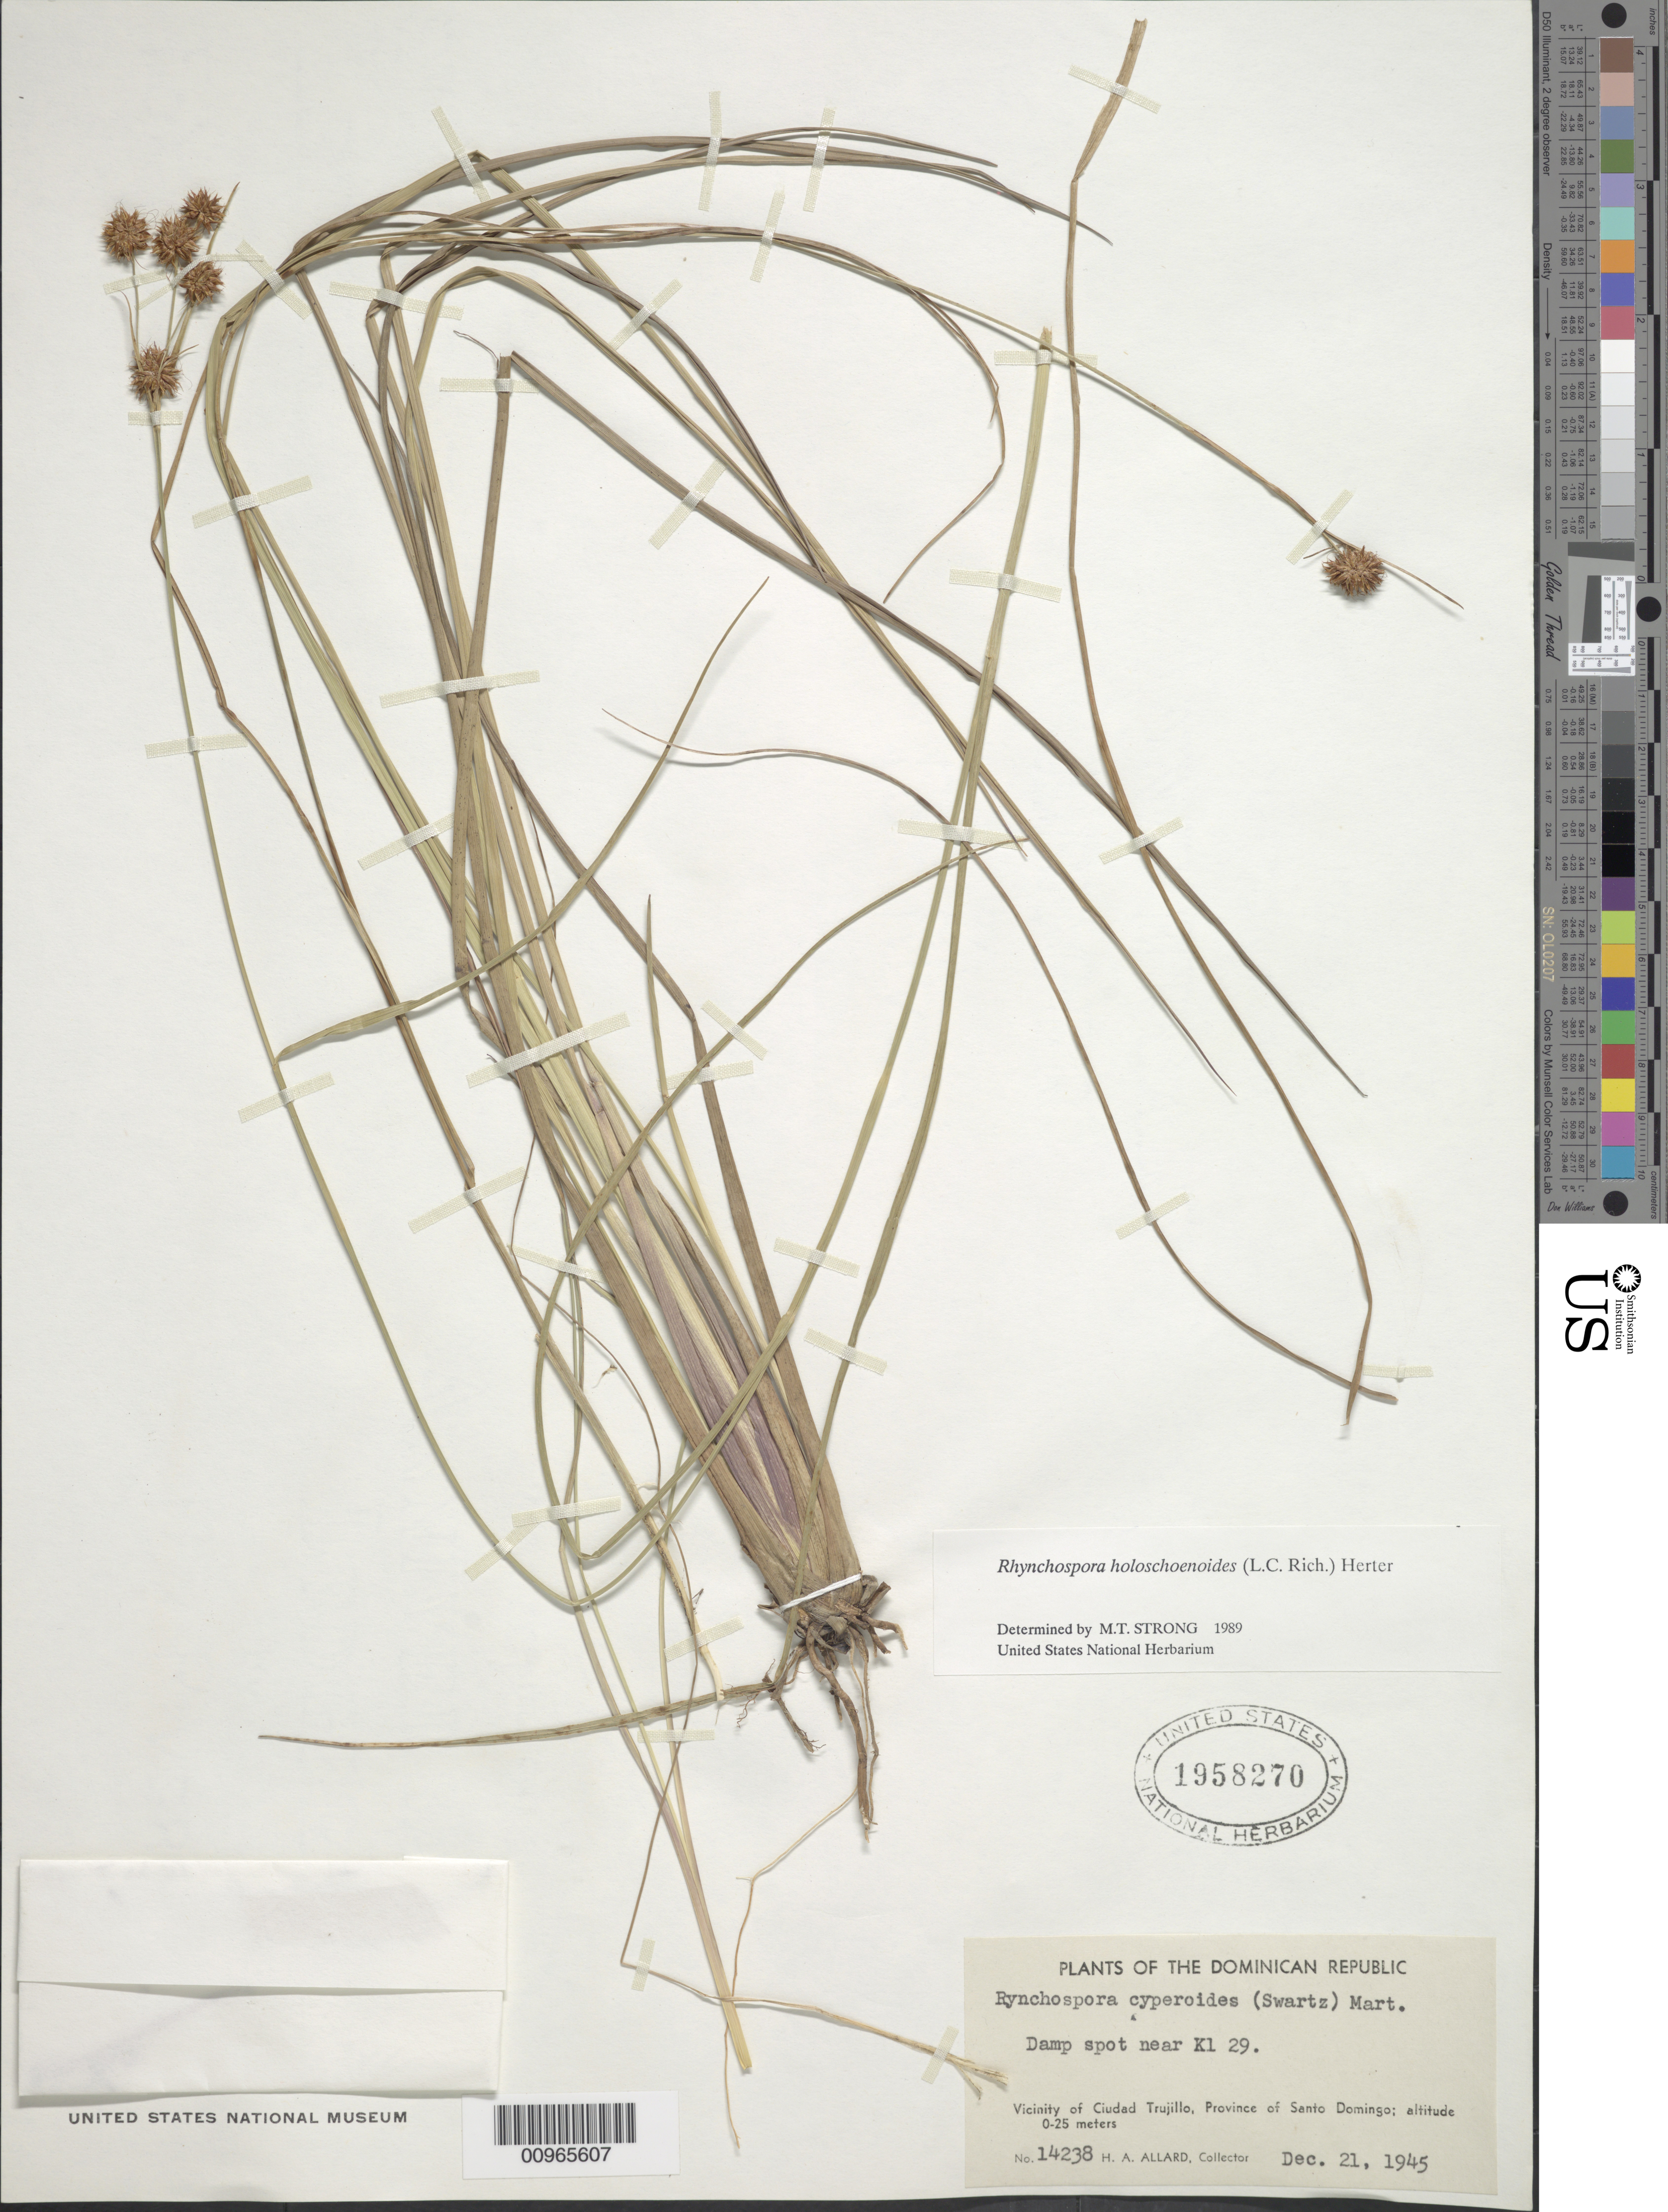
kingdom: Plantae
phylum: Tracheophyta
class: Liliopsida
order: Poales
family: Cyperaceae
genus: Rhynchospora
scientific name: Rhynchospora holoschoenoides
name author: (Rich.) Herter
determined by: Strong, M. T., (US), Smithsonian Institution - National Museum of Natural History (UNITED STATES)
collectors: H. A. Allard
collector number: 14238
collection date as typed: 21 Dec 1945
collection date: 1945-12-21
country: Dominican Republic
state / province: Santo Domingo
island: Hispaniola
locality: Vicinity of Ciudad Trujillo, near Kl. 29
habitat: Damp spot near highway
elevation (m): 0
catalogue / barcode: US 1958270